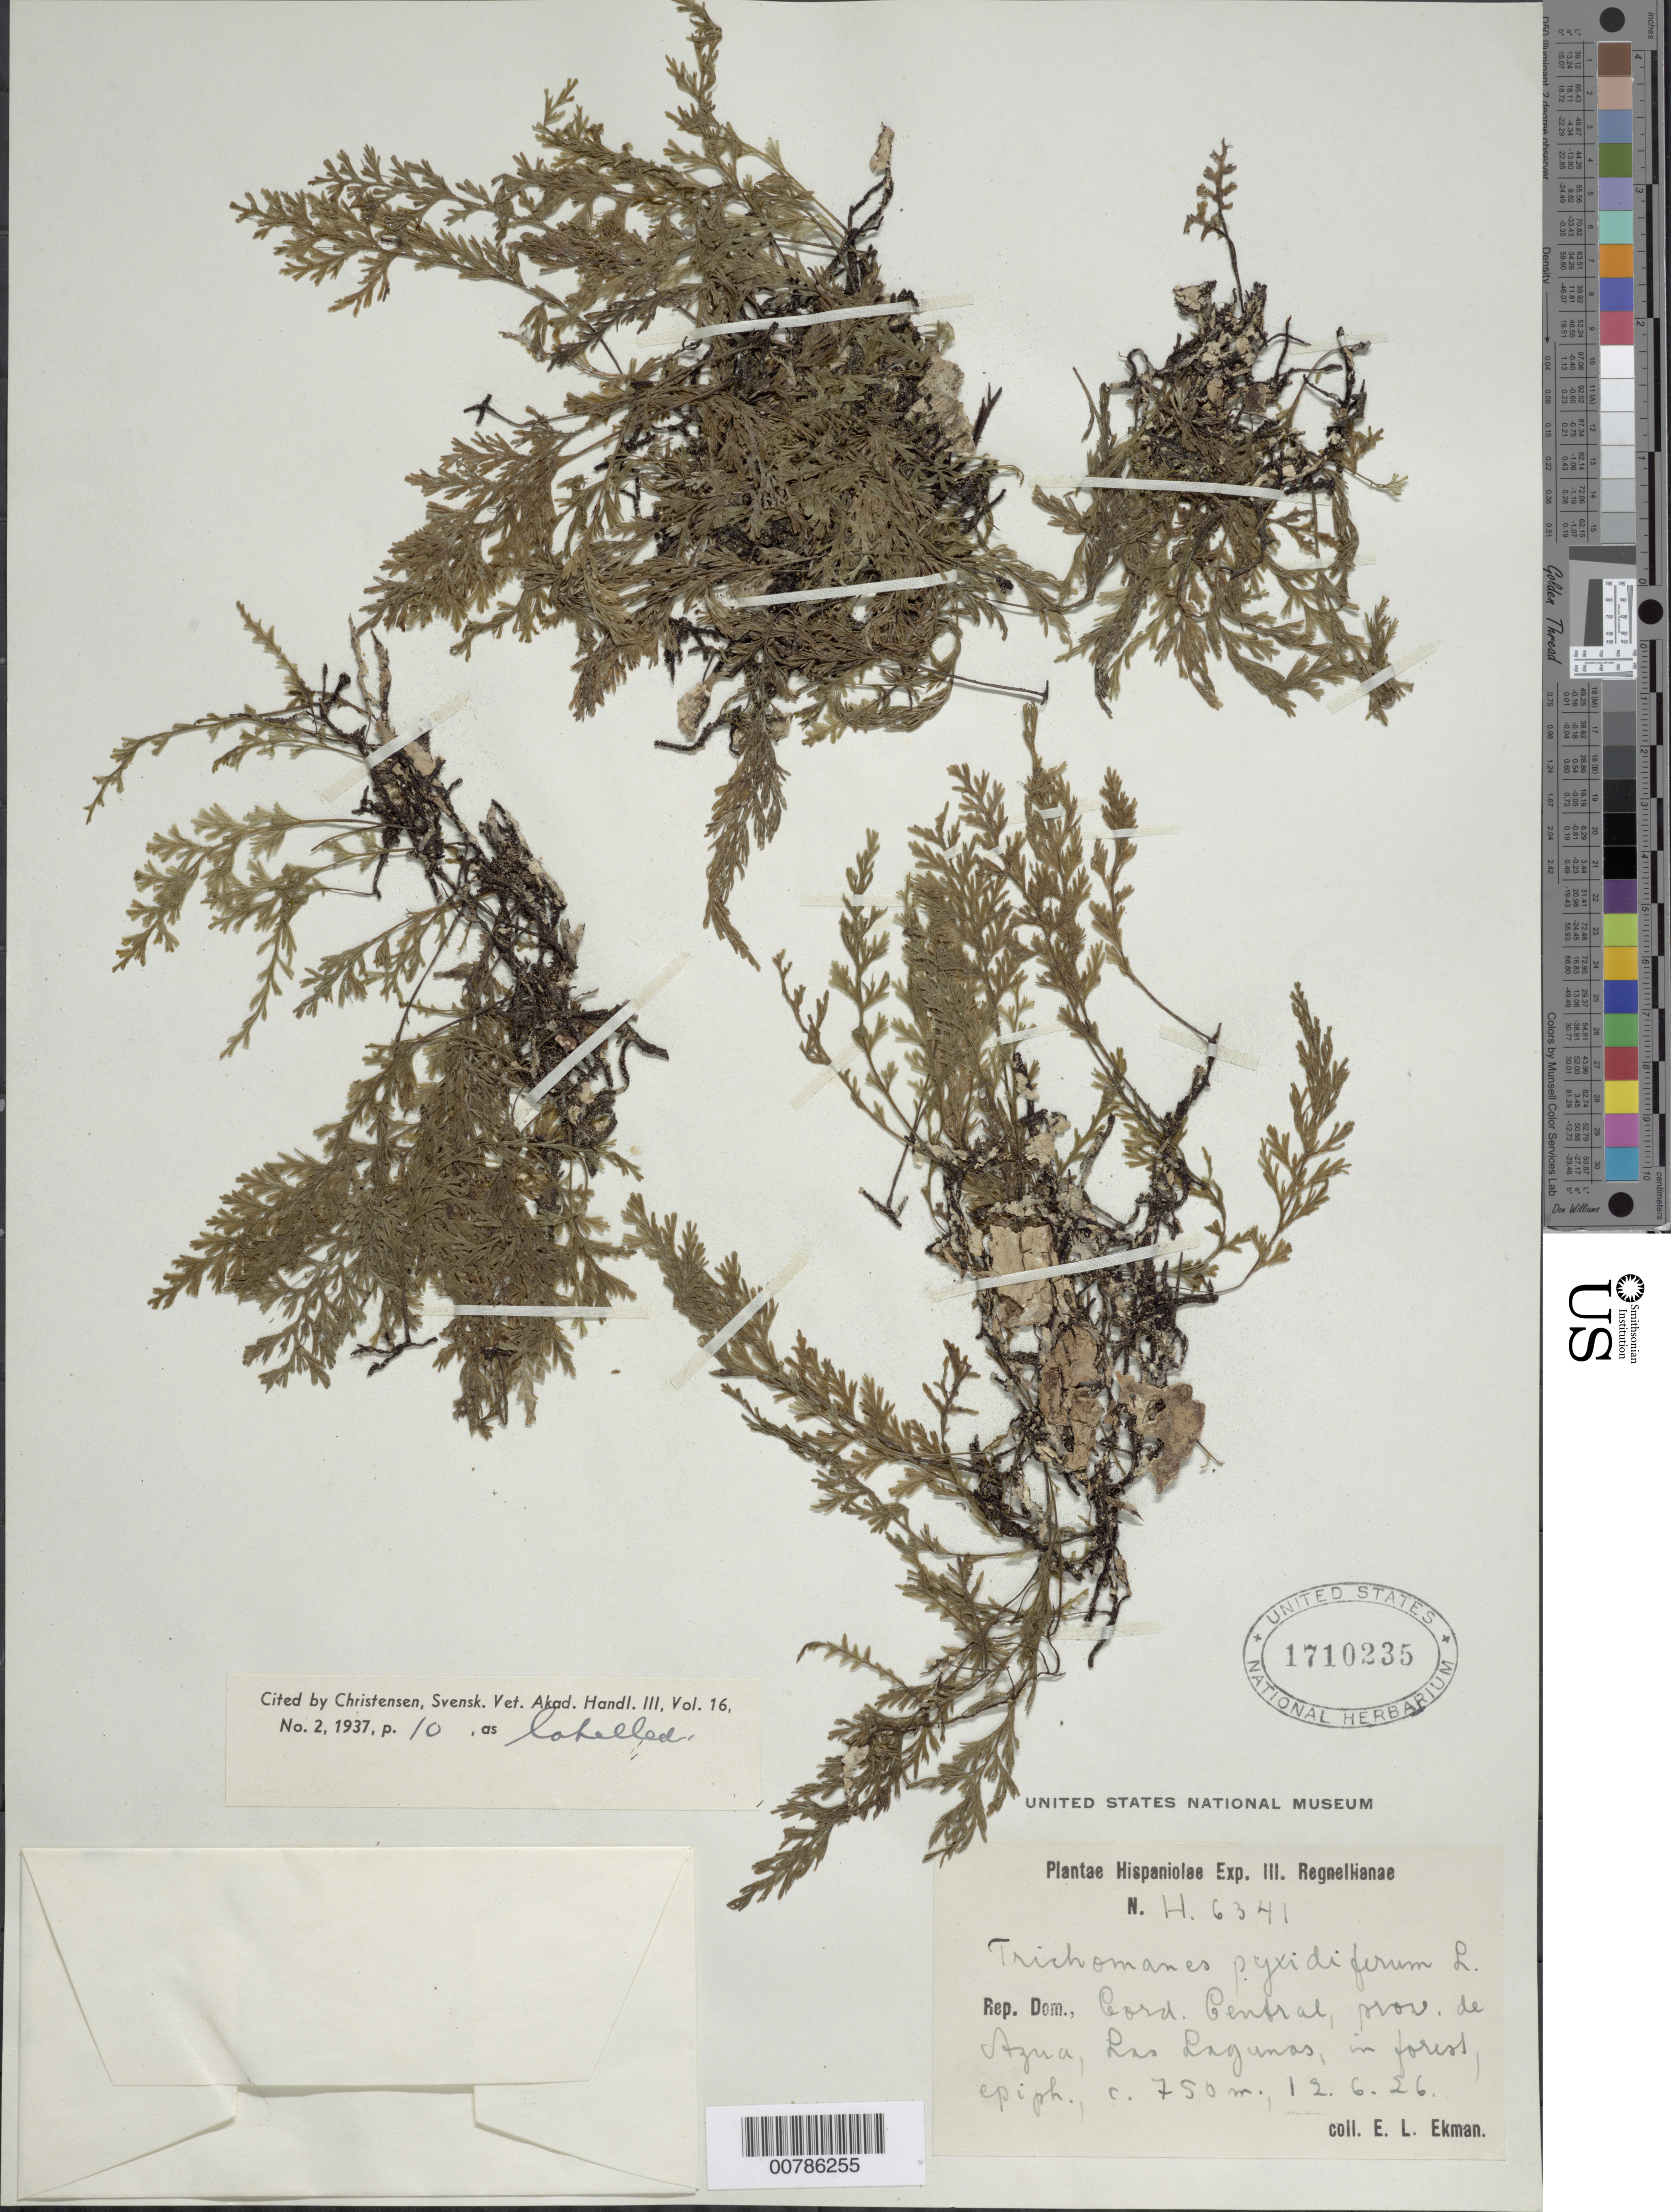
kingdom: Plantae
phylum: Tracheophyta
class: Polypodiopsida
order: Hymenophyllales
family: Hymenophyllaceae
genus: Polyphlebium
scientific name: Polyphlebium pyxidiferum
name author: (L.) Ebihara & Dubuisson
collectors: E. L. Ekman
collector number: H 6341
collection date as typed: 12 Jun 1926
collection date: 1926-06-12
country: Dominican Republic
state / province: Azua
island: Hispaniola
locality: Cordillera Central, Los Lagunas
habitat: In forest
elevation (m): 750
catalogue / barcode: US 1710235